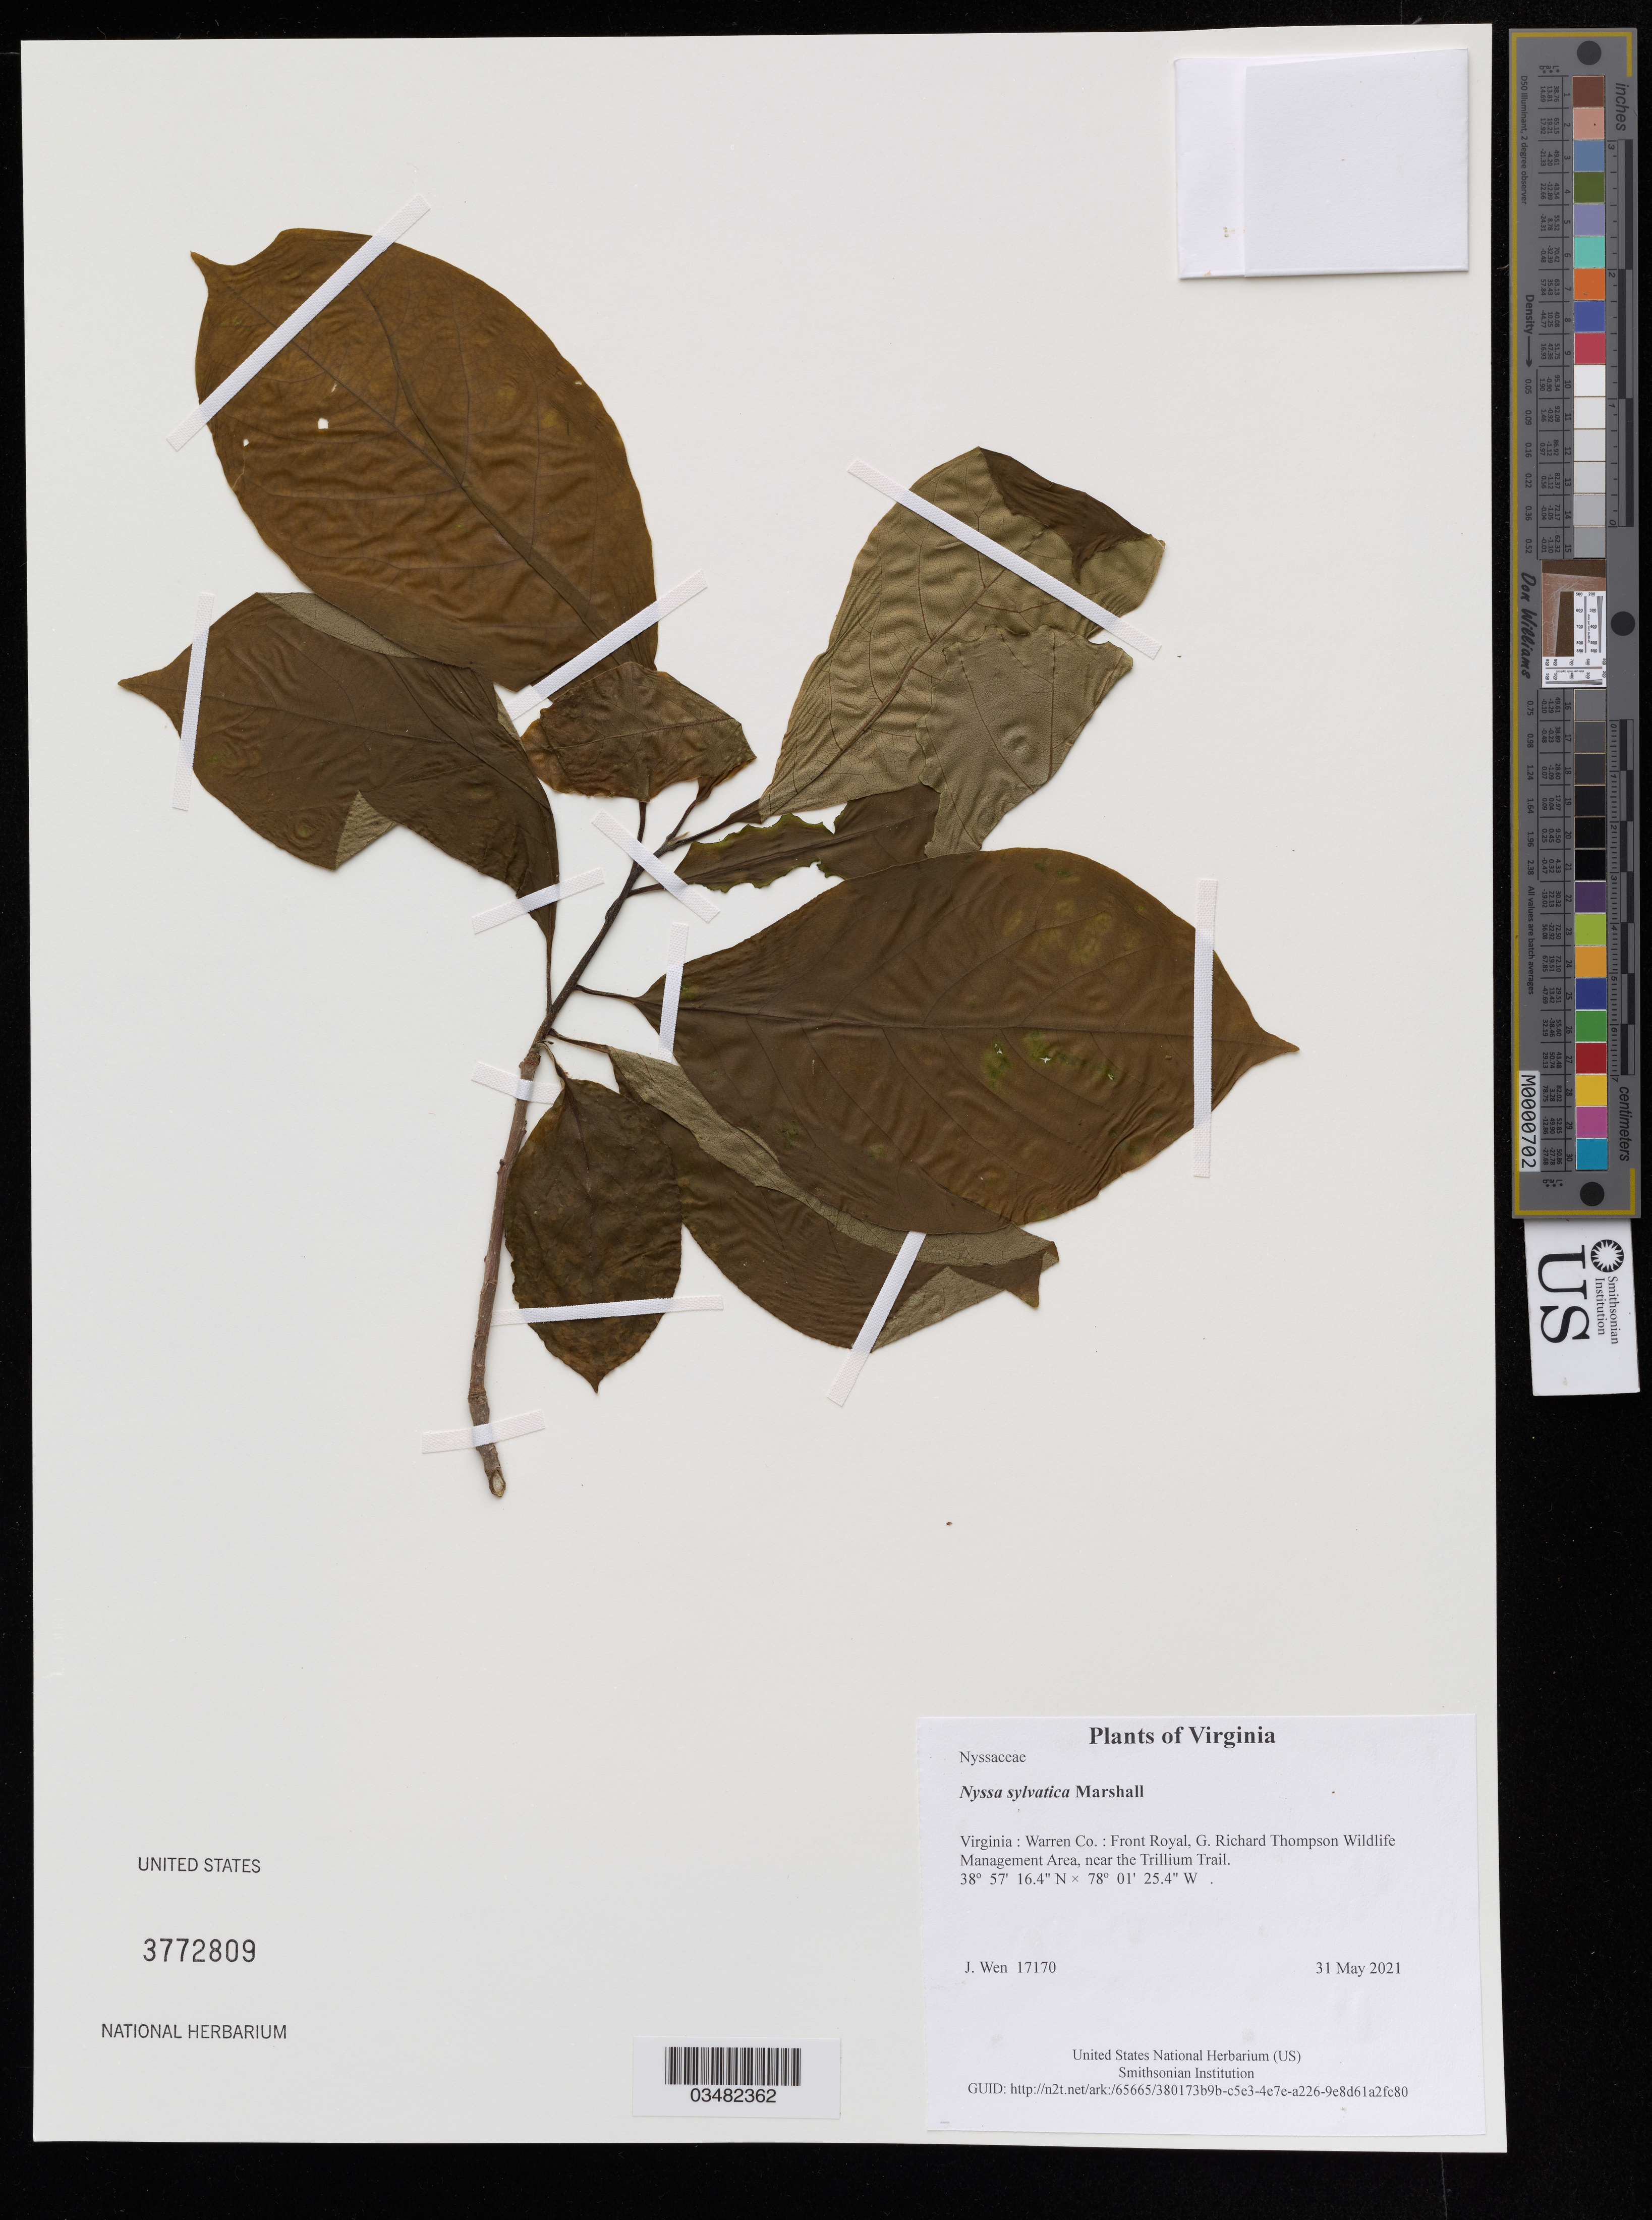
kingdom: Plantae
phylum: Tracheophyta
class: Magnoliopsida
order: Cornales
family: Nyssaceae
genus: Nyssa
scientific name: Nyssa sylvatica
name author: Marshall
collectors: J. Wen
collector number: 17170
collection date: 2021-05-31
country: United States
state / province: Virginia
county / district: Warren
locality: Front Royal, G. Richard Thompson Wildlife Management Area, near the Trillium Trail.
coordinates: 38 57 16.4 N, 78 01 25.4 W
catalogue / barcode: US 3772809